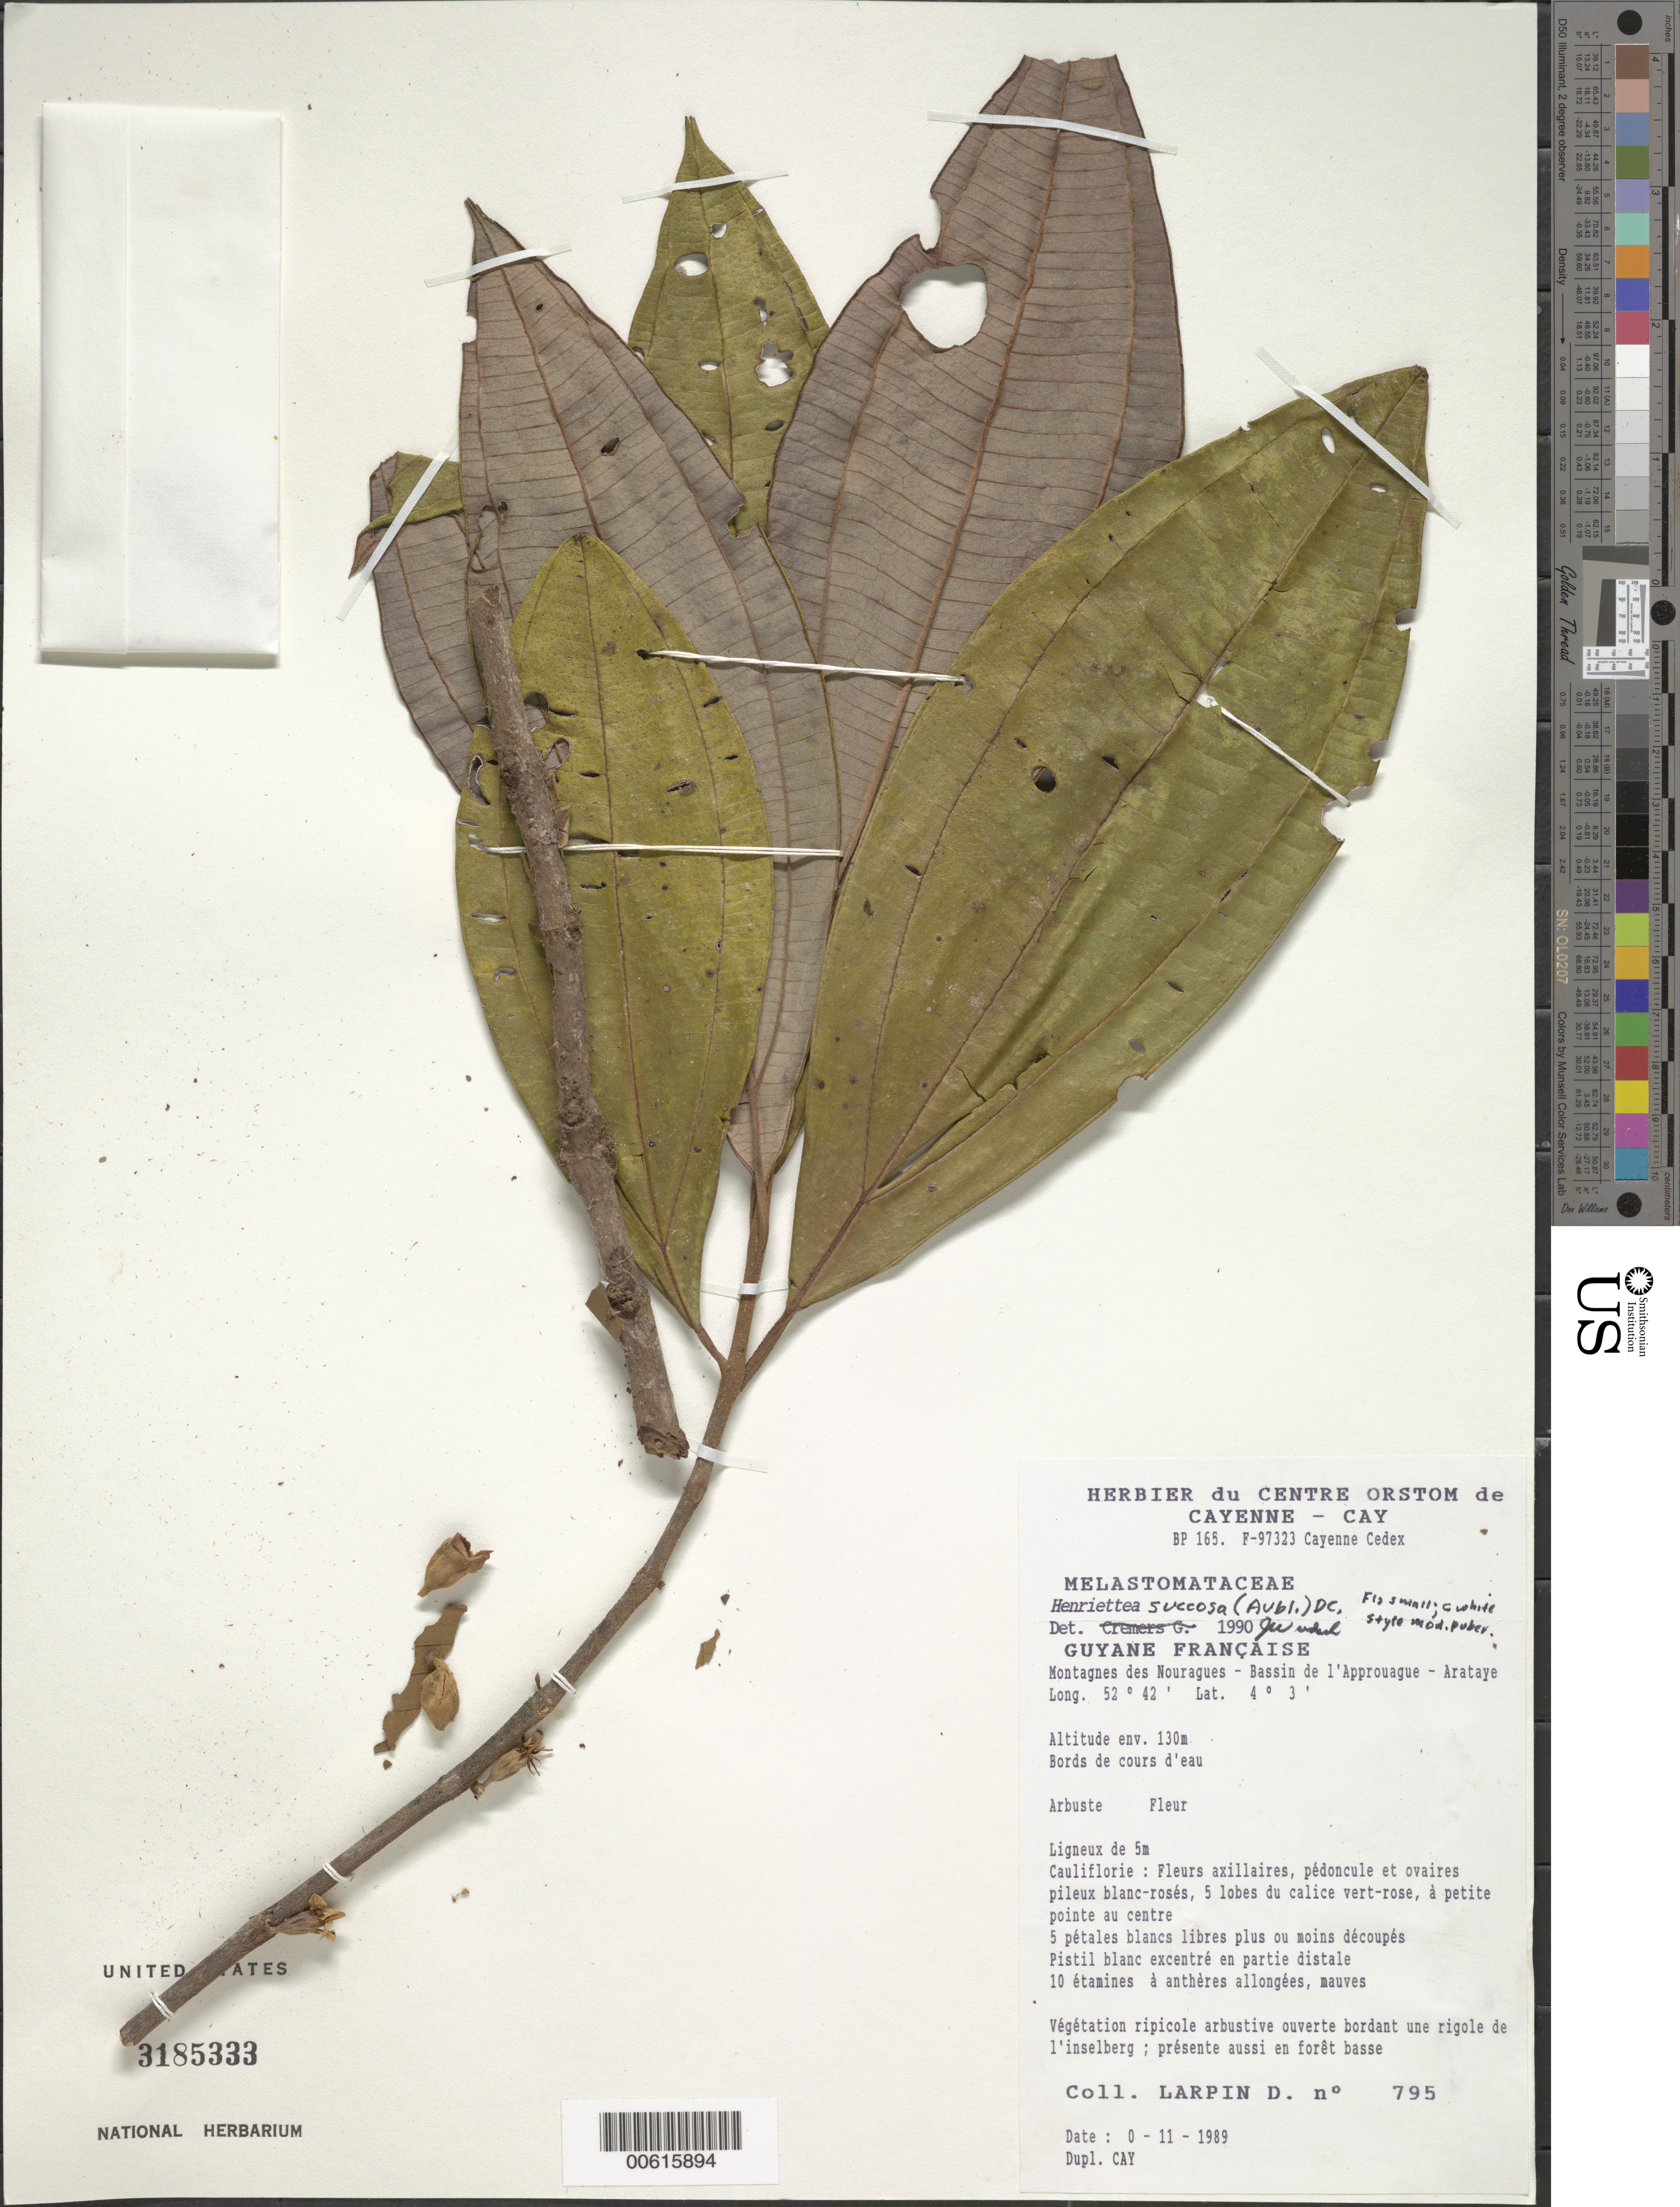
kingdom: Plantae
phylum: Tracheophyta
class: Magnoliopsida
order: Myrtales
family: Melastomataceae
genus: Henriettea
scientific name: Henriettea succosa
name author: (Aubl.) DC.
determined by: Wurdack, John J., (US), US (UNITED STATES)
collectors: D. Larpin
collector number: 795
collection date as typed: Nov-89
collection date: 1989-11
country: French Guiana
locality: Station des Nouragues, Bassin de l'Approuague, Arataye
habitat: Vegetation ripicole arbustive ouverte bordant une rigole de l'inselberg; peresnt aussi en foret basse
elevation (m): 130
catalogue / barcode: US 3185333